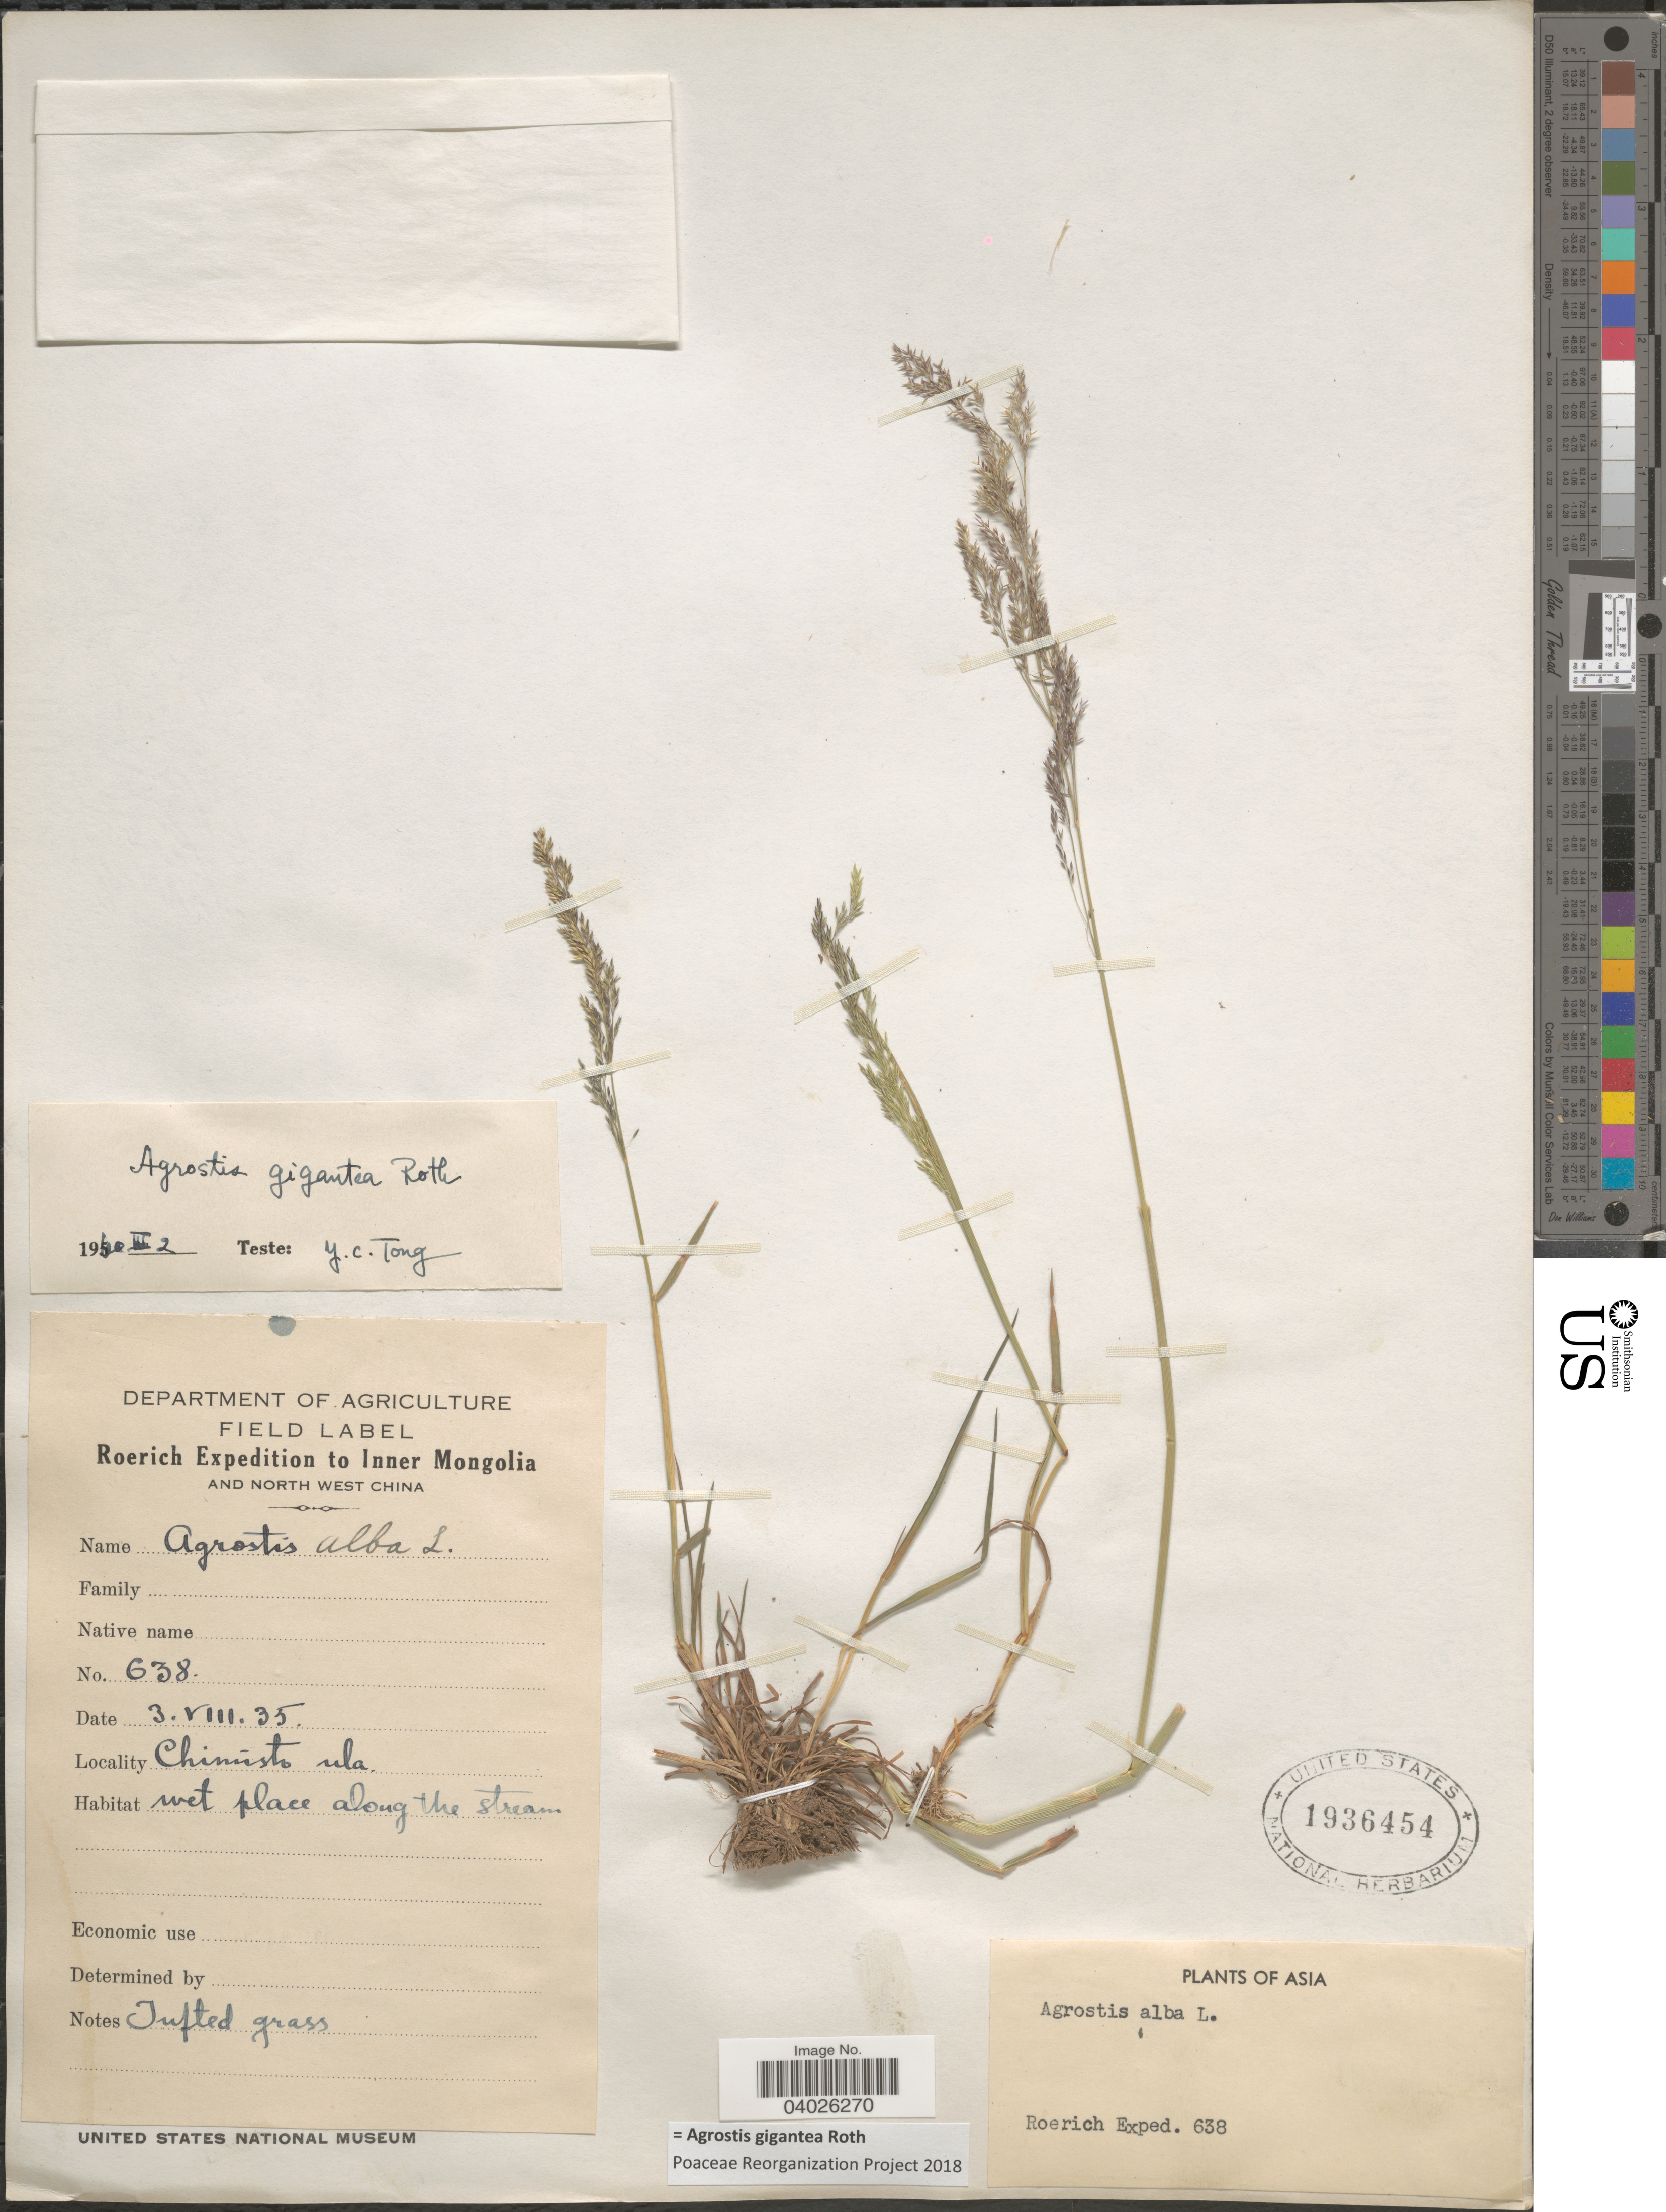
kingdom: Plantae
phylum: Tracheophyta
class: Liliopsida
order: Poales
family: Poaceae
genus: Agrostis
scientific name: Agrostis gigantea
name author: Roth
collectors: Roerich Expedition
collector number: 638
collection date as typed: Transcribed d/m/y: 3/8/35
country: China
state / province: Nei Monggol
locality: Inner Mongolia and North West China. Chimisto ula.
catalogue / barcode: US 1936454